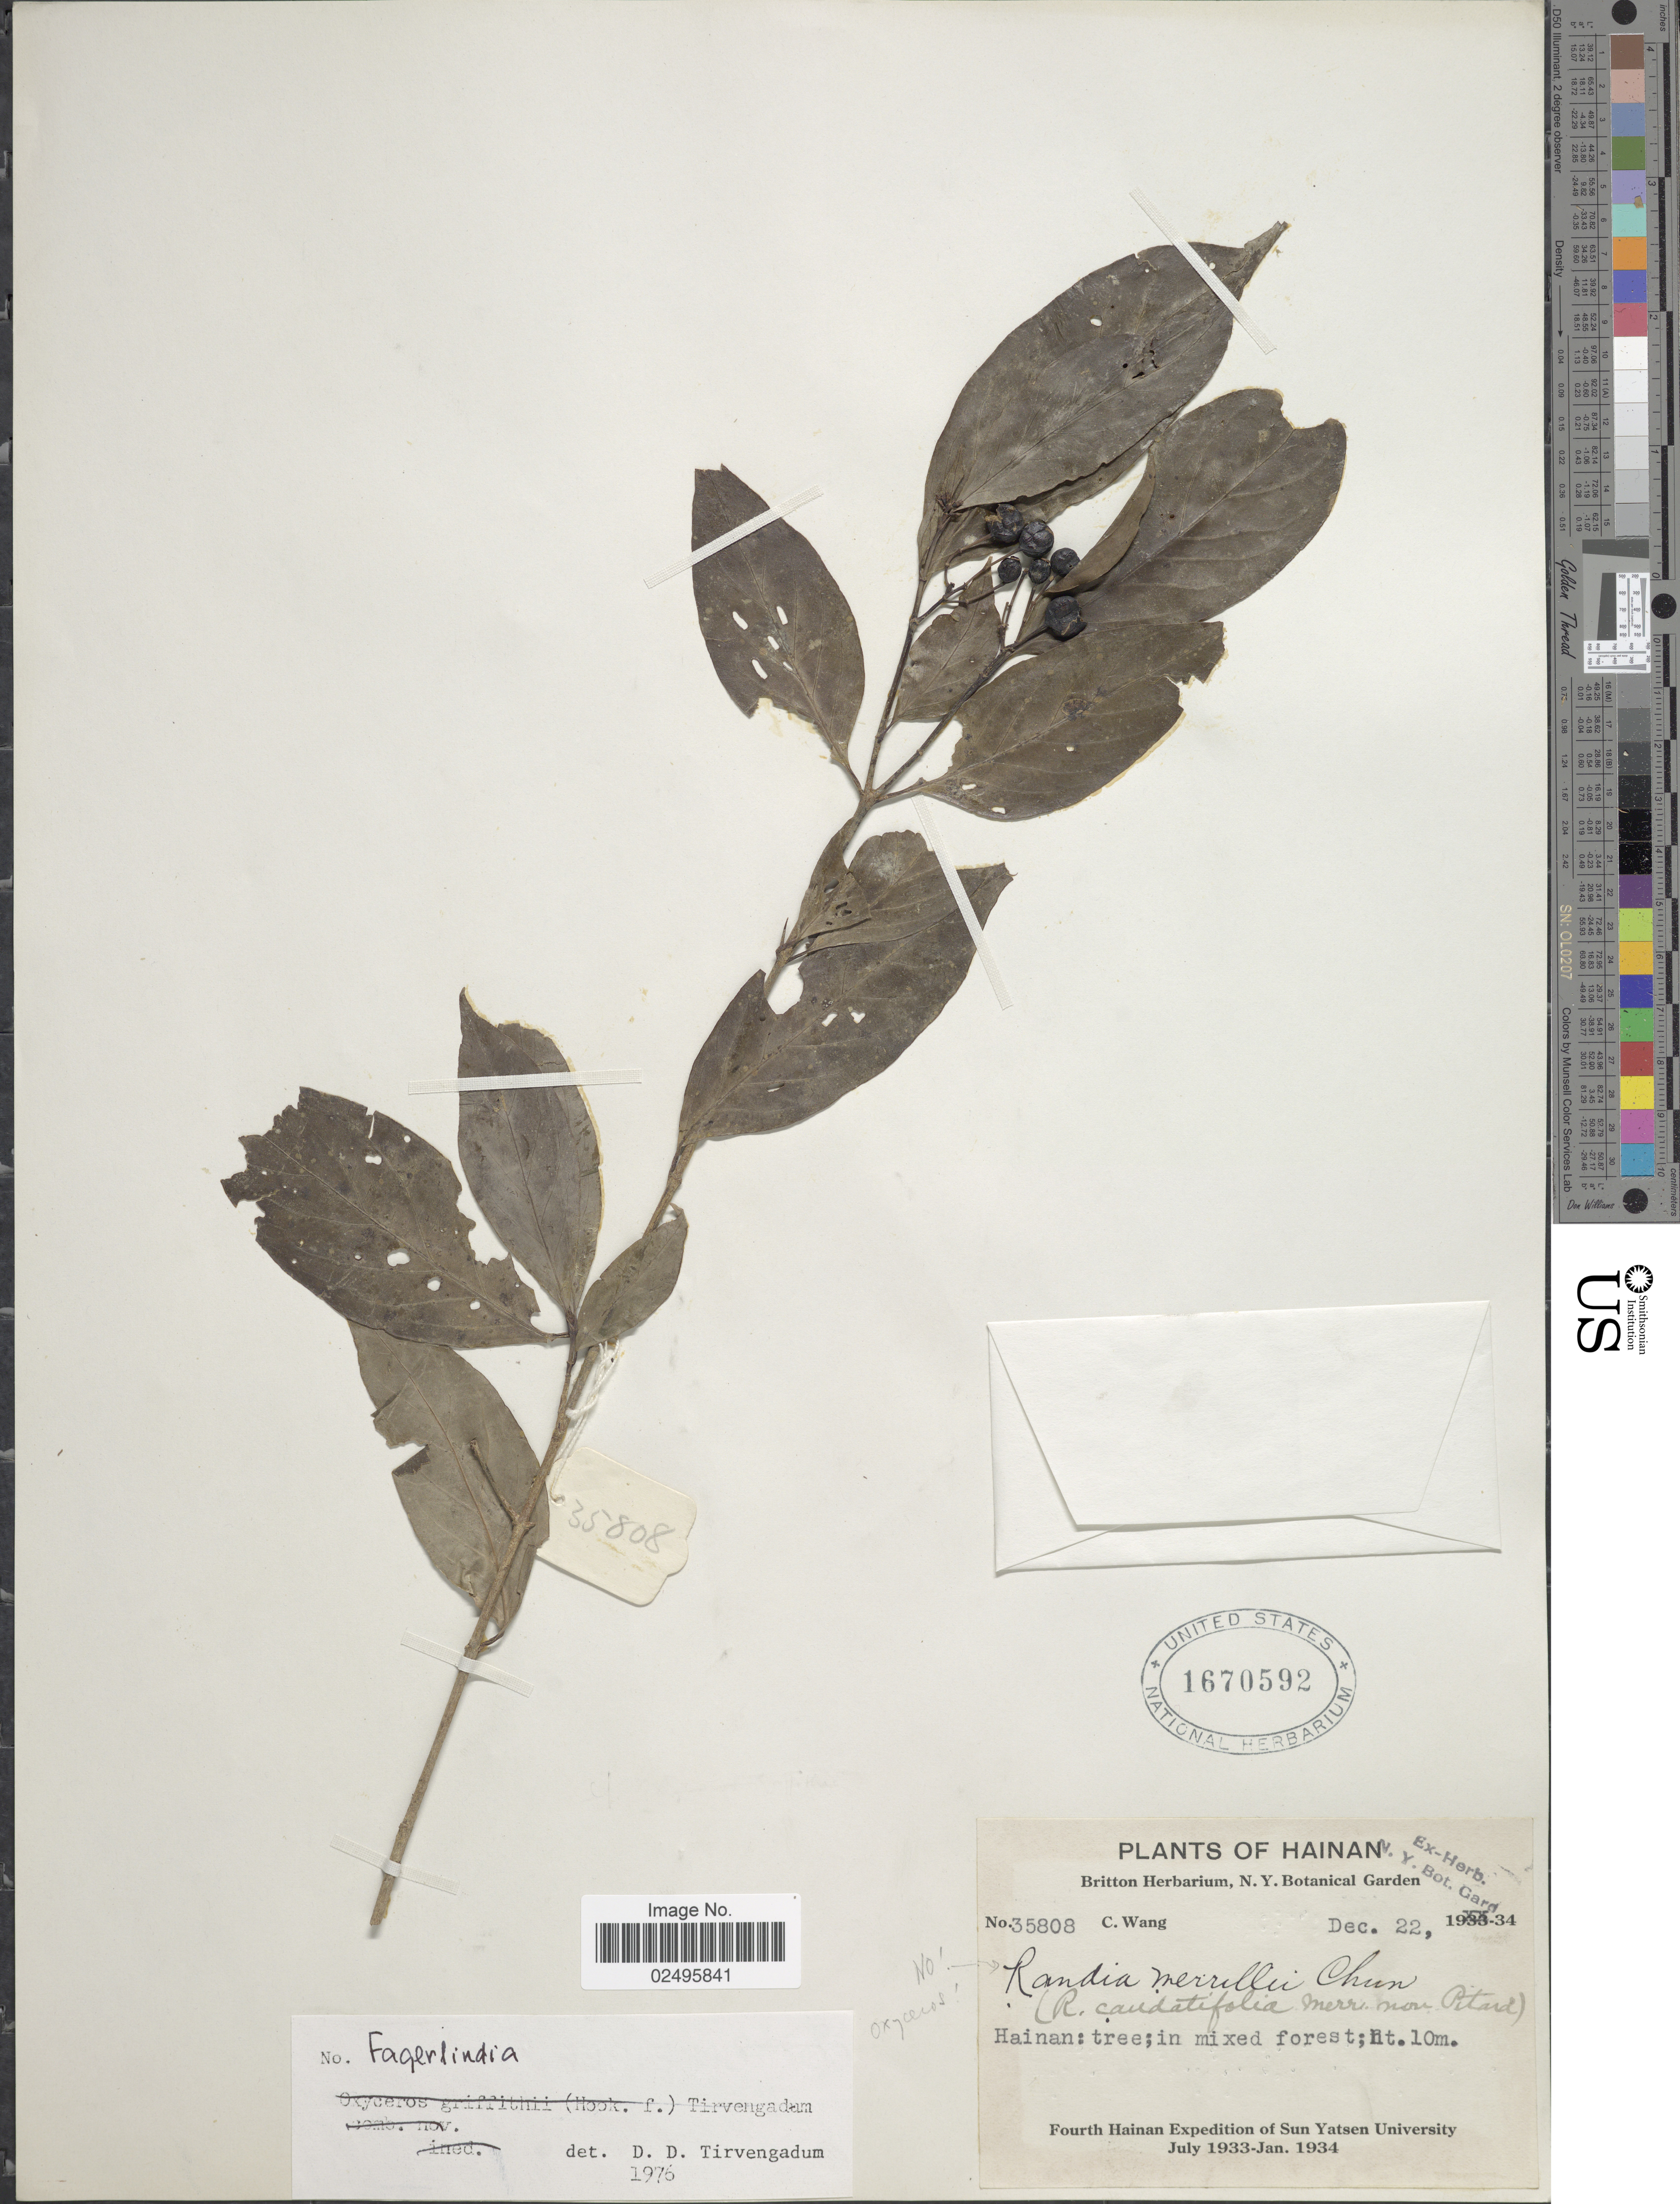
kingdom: Plantae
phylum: Tracheophyta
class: Magnoliopsida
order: Gentianales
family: Rubiaceae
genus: Fagerlindia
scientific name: Fagerlindia sp.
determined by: Tirvengadum, D. D.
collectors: C. Wang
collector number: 35808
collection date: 1934-12-22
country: China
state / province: Hainan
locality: Hainan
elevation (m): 10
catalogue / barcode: US 1670592